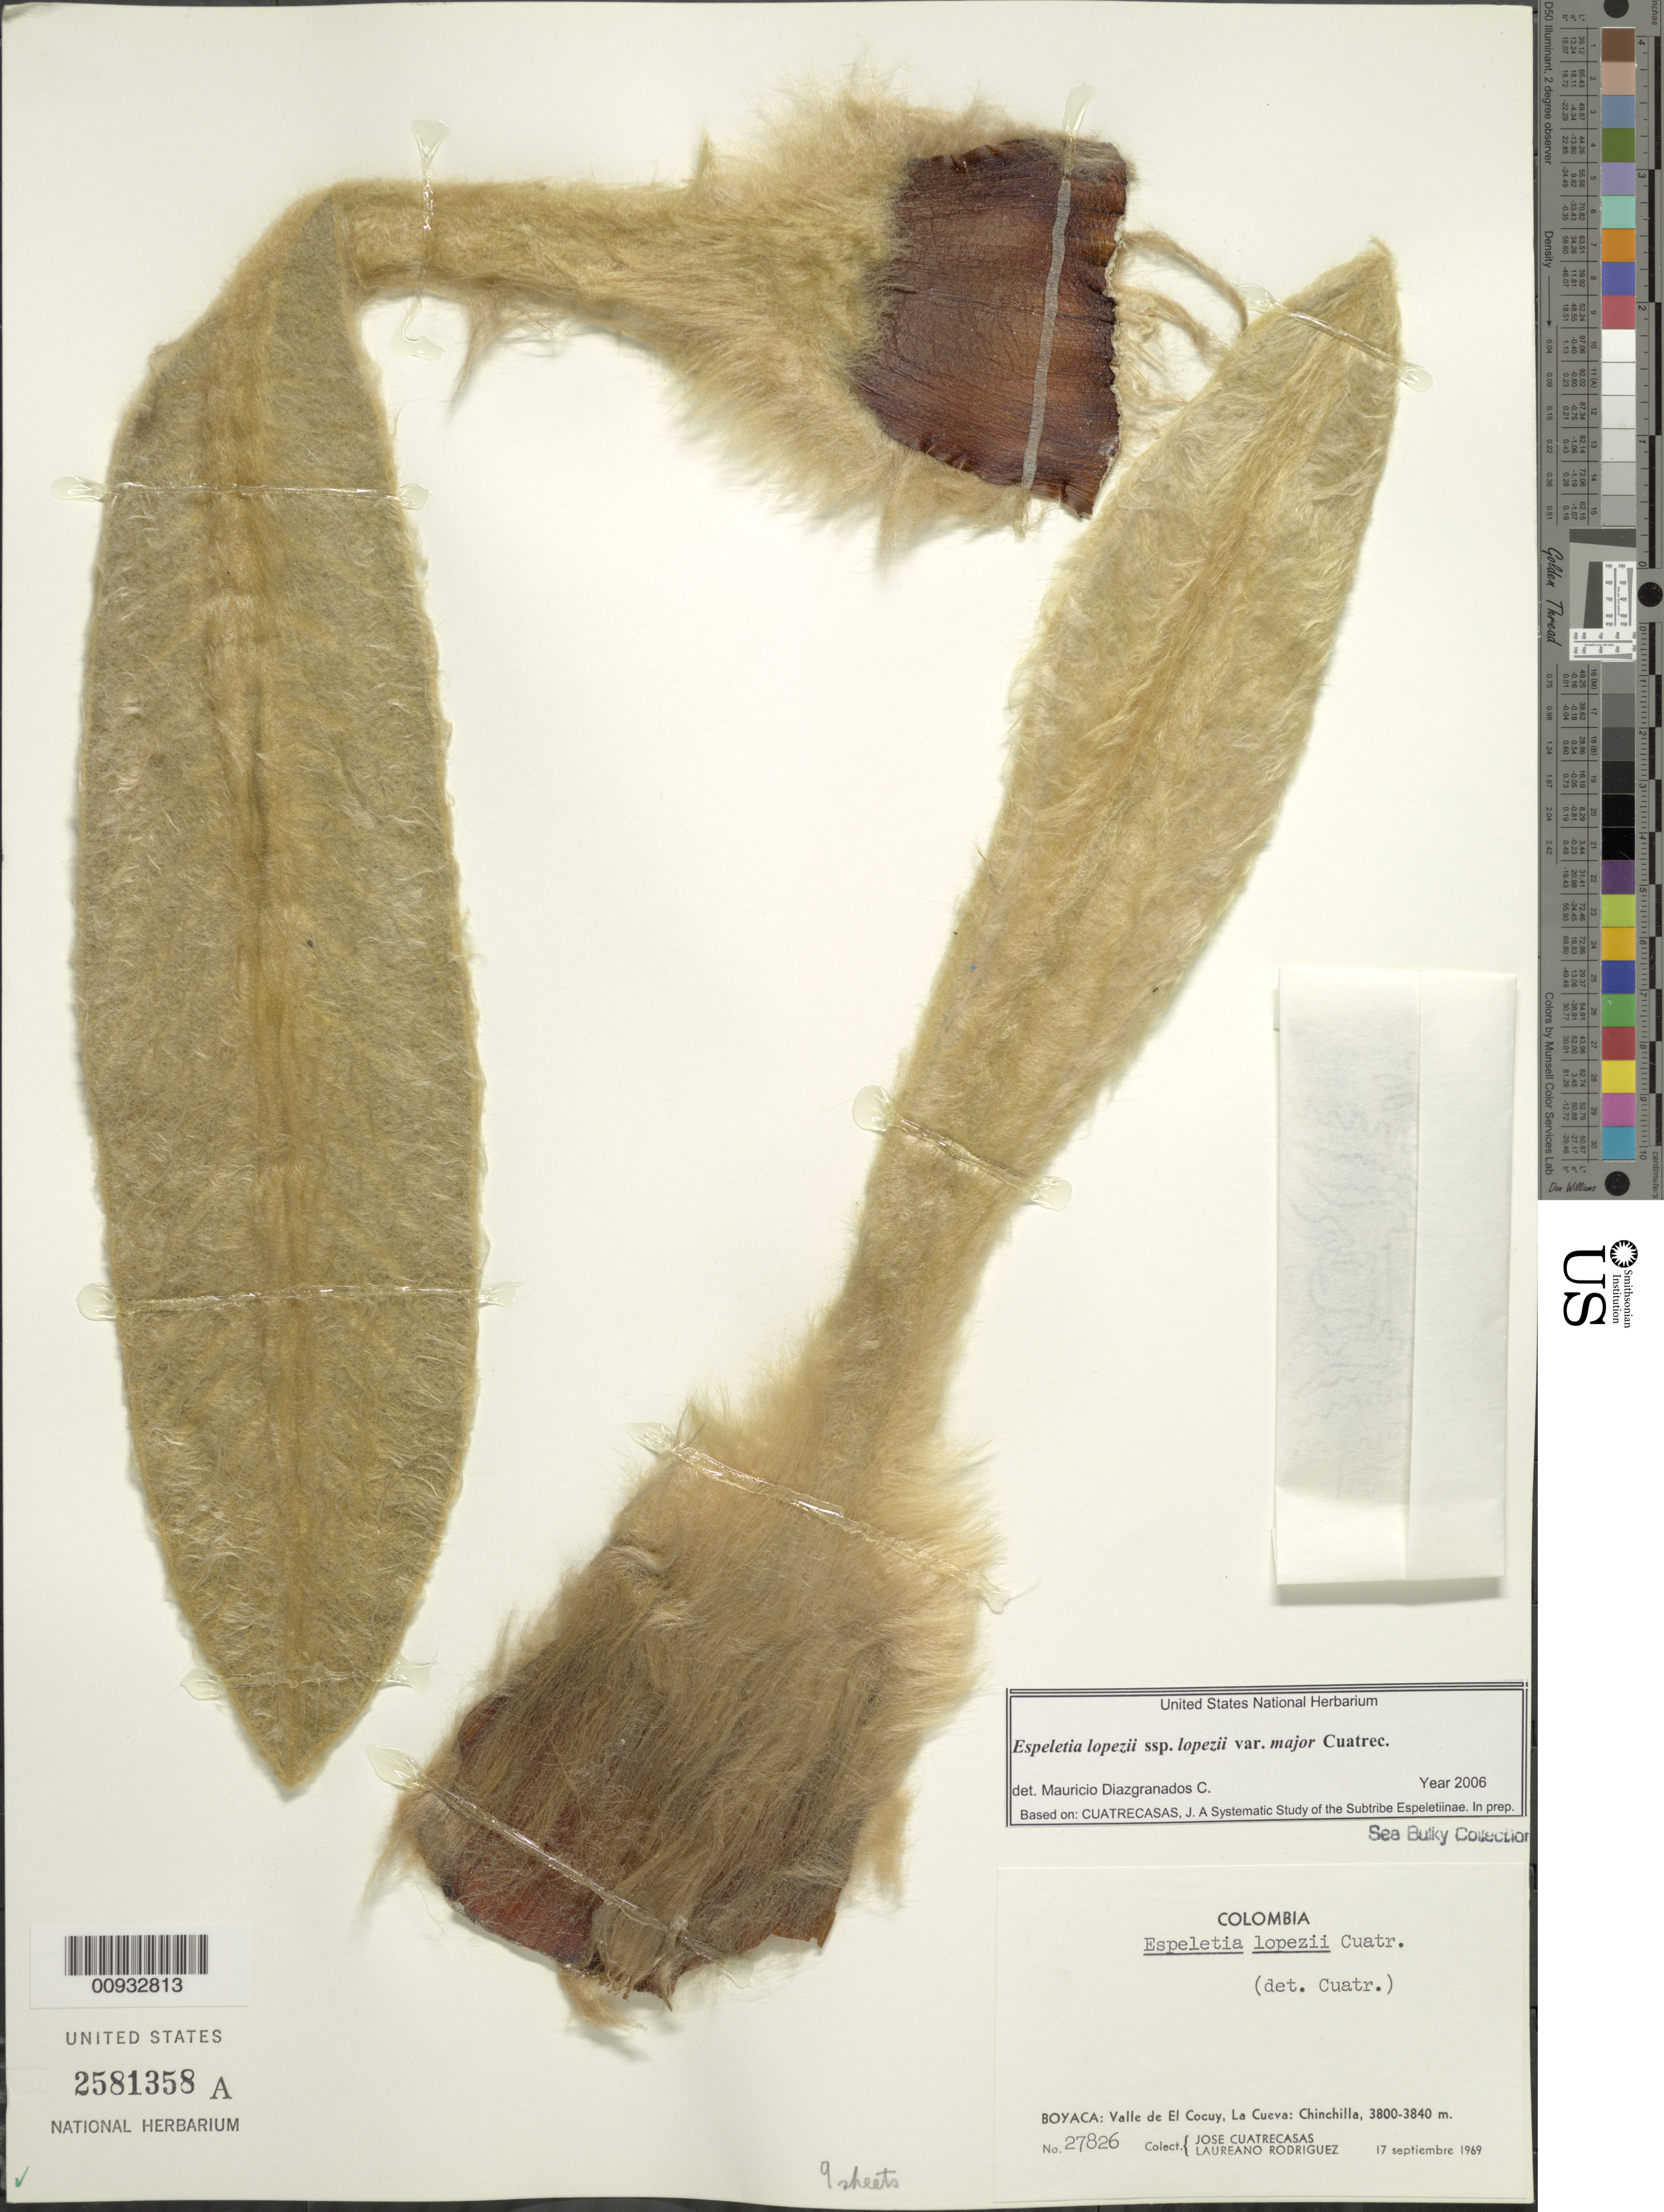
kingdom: Plantae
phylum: Tracheophyta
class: Magnoliopsida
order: Asterales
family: Asteraceae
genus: Espeletia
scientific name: Espeletia lopezii var. major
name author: Cuatrec.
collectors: J. Cuatrecasas & L. Rodriguez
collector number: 27826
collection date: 1969-09-17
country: Colombia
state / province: Boyacá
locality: Valle de El Cocuy, La Cueva: Chinchilla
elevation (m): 3800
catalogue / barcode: US 2581358A